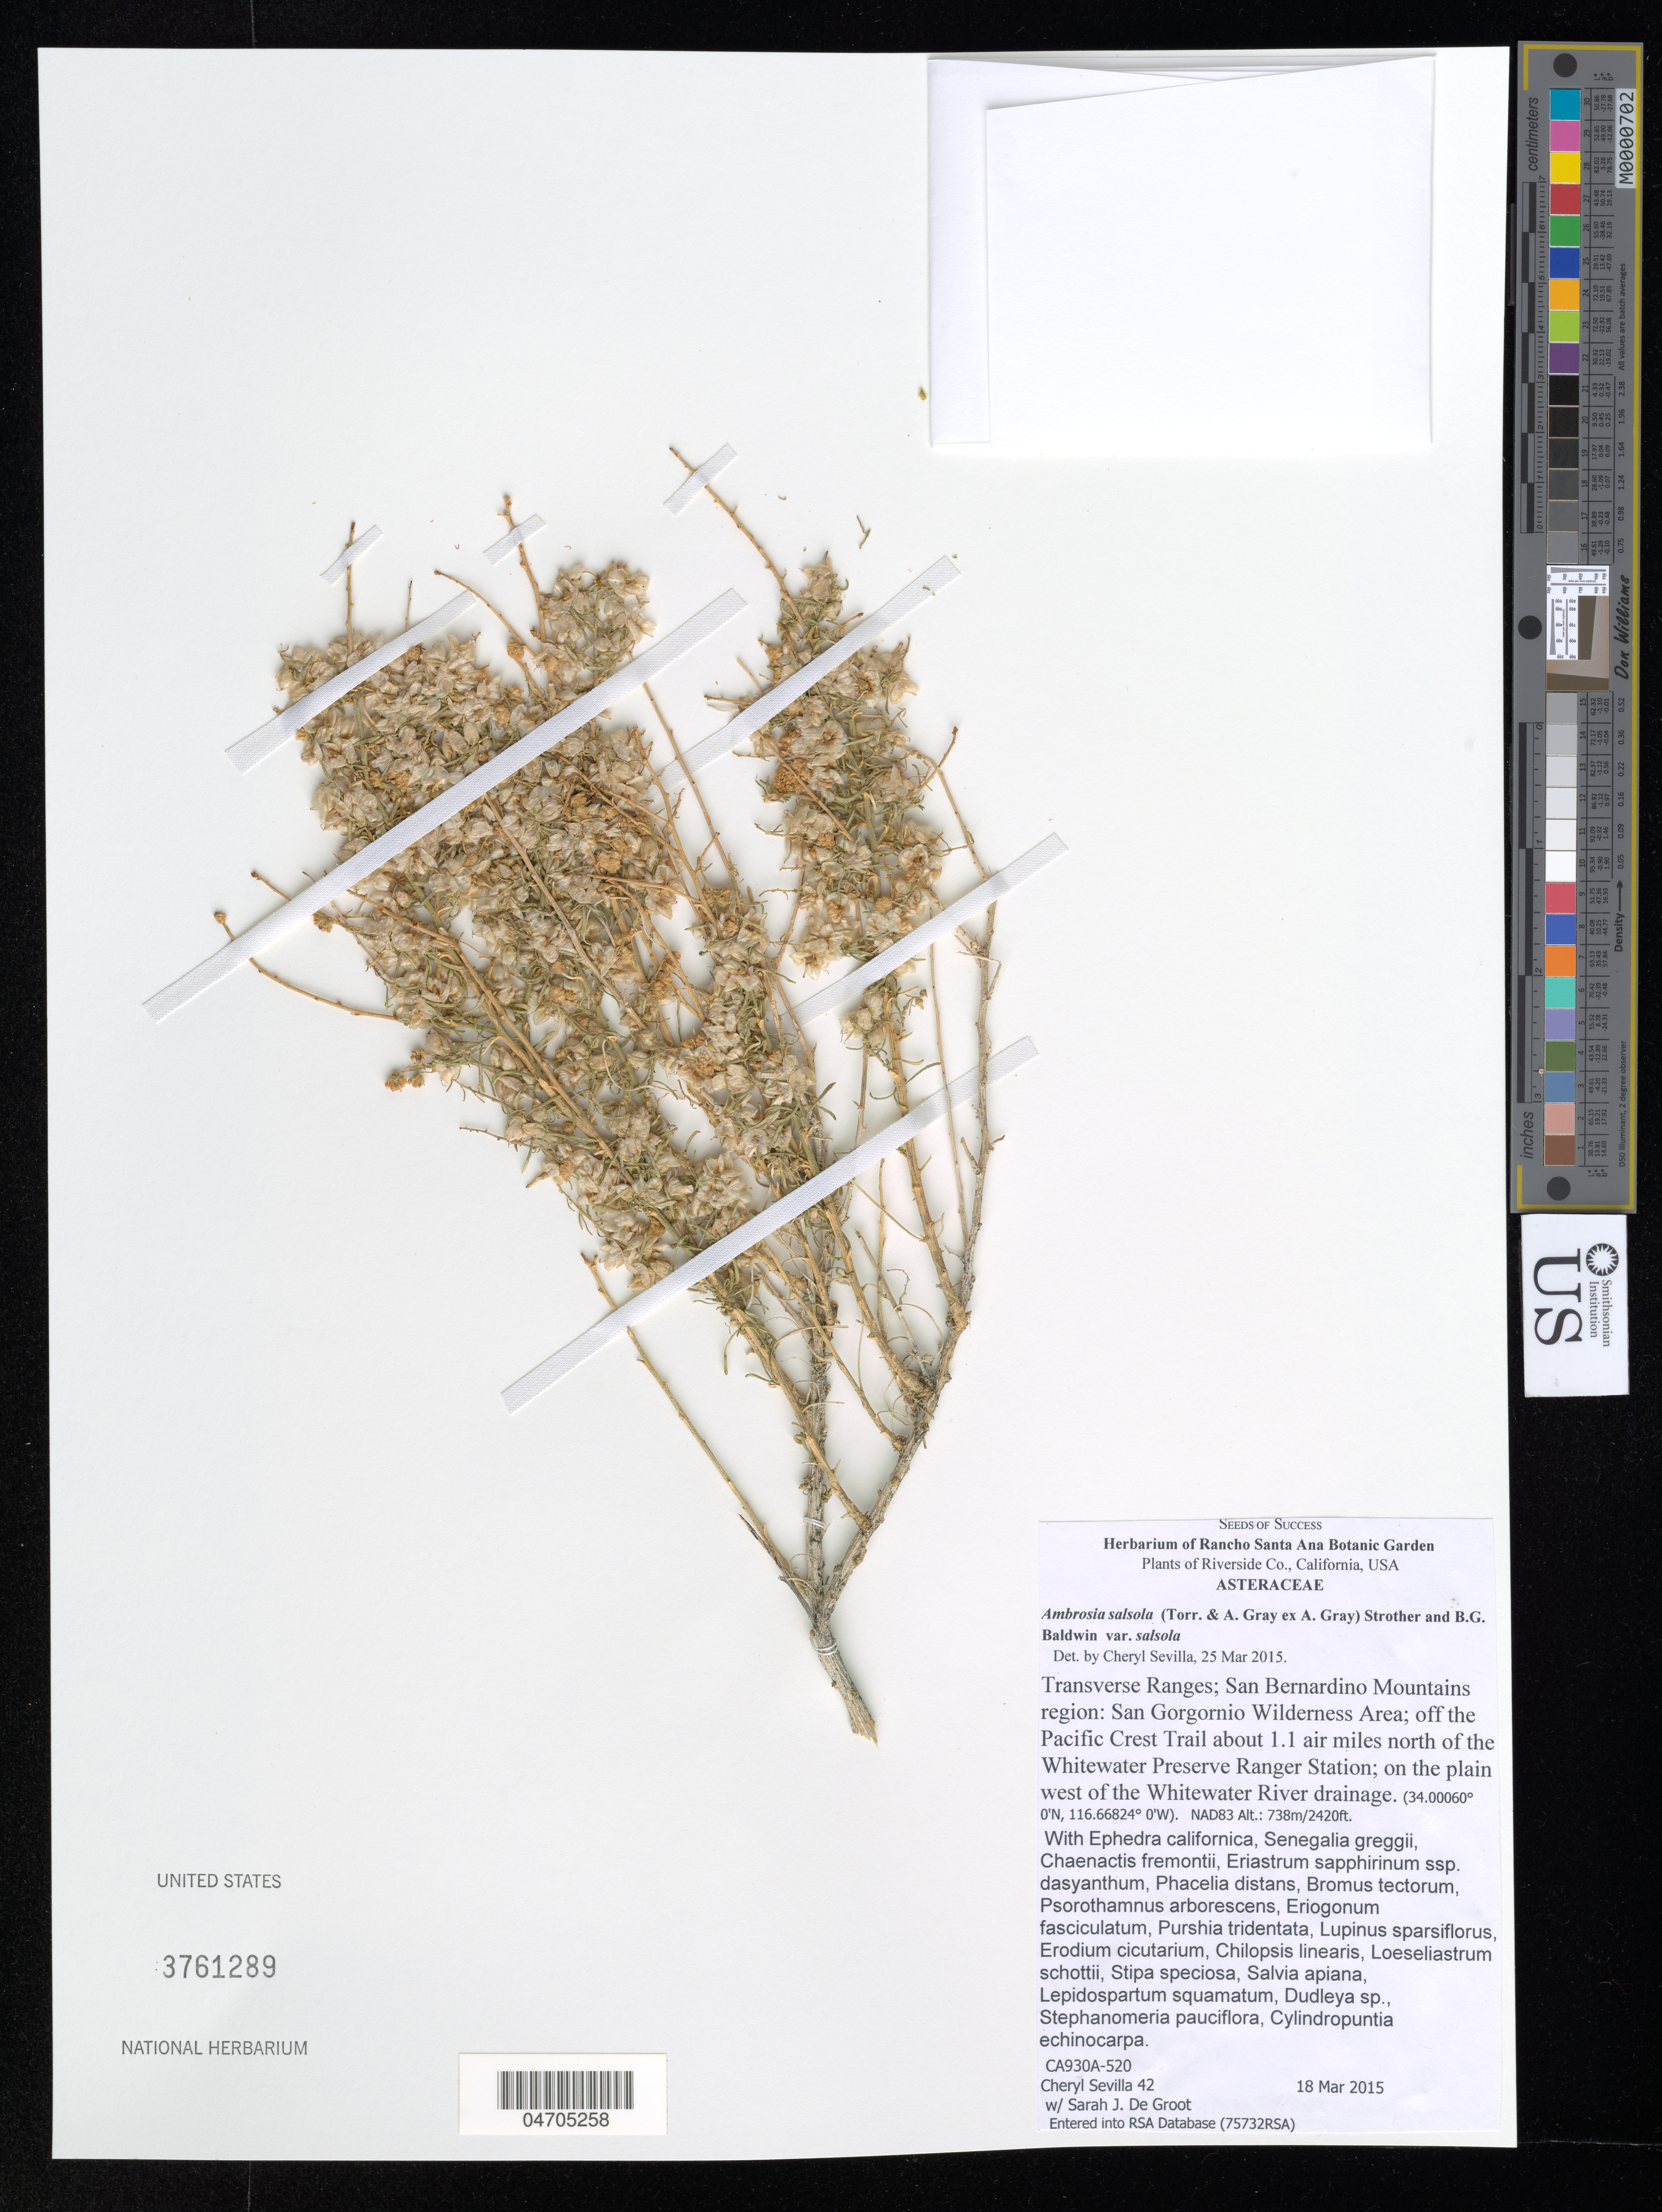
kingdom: Plantae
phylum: Tracheophyta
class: Magnoliopsida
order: Asterales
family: Asteraceae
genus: Ambrosia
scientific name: Ambrosia salsola var. salsola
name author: (Torr. & A. Gray) Strother & B.G. Baldwin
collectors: C. Sevilla & S. De Groot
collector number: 42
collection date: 2015-03-18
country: United States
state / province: California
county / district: Riverside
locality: Riverside Co. Transverse Ranges; San Bernardino Mountains region: San Gorgornio Wilderness Area; off the Pacific Crest Trail about 1.1 air miles north of the Whitewater Preserve Ranger Station; on the plain west of the Whitewater River drainage.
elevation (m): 738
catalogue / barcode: US 3761289